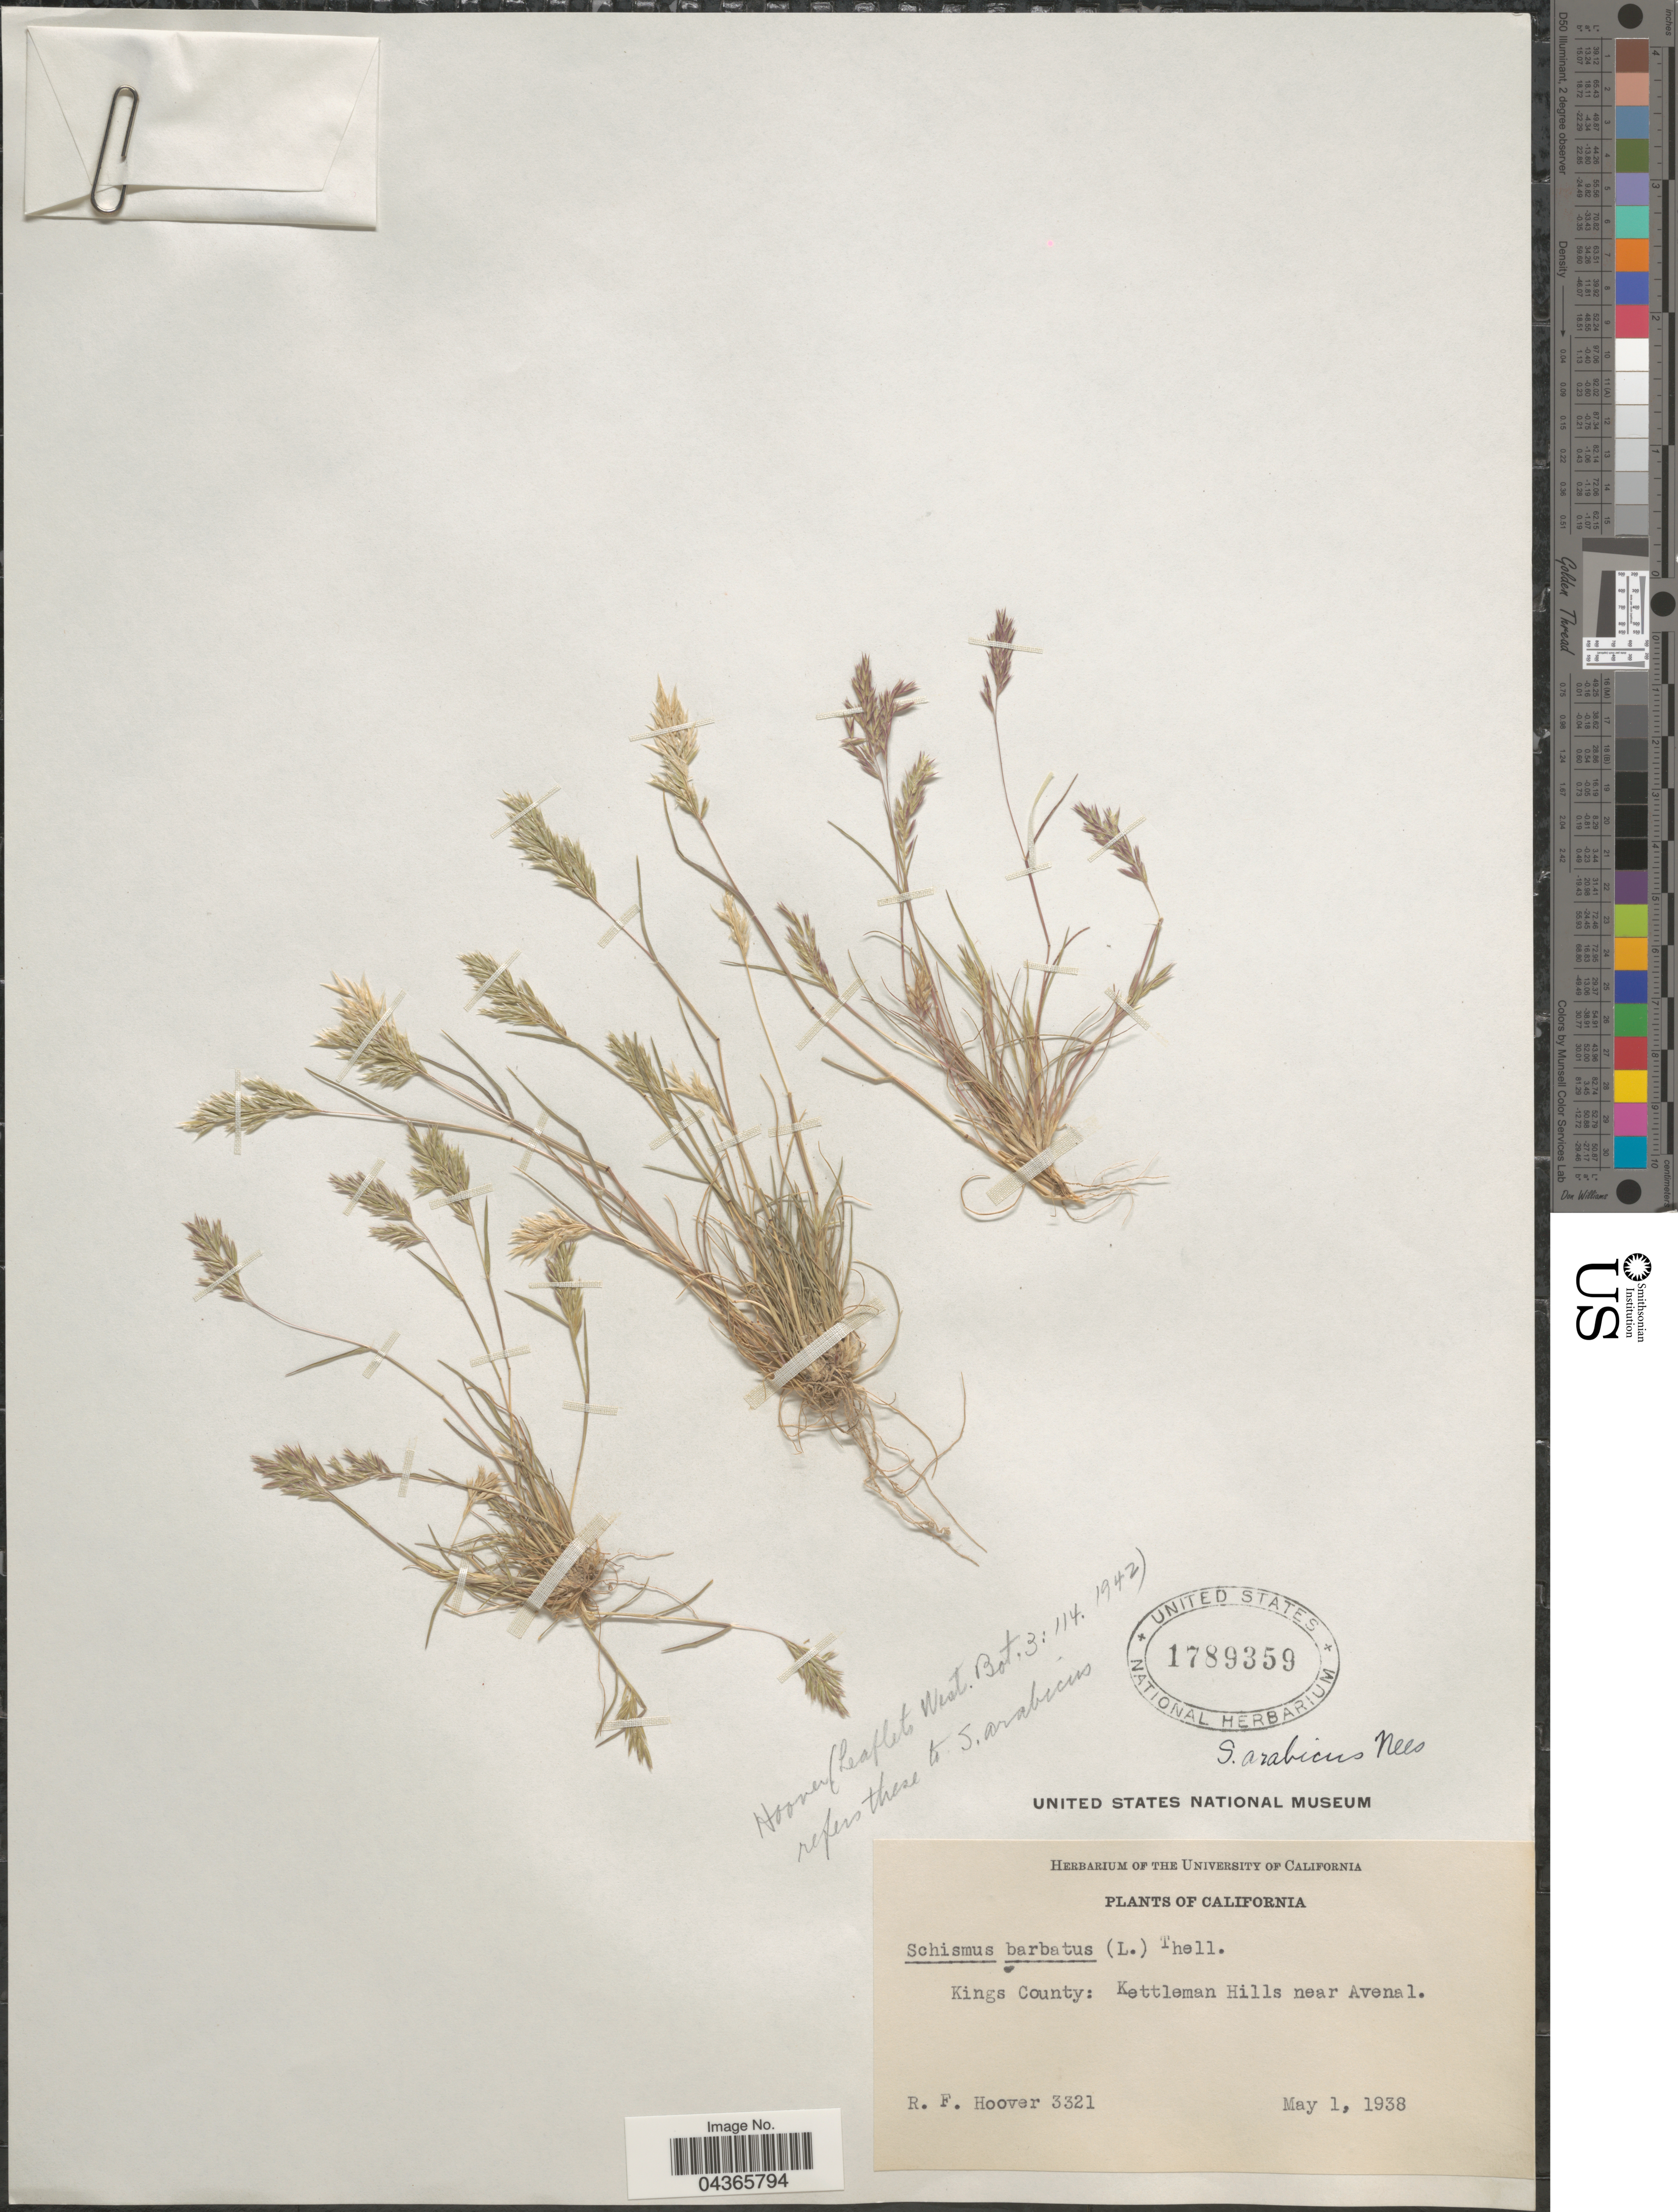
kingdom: Plantae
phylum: Tracheophyta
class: Liliopsida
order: Poales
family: Poaceae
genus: Schismus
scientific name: Schismus arabicus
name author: Nees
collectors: R. F. Hoover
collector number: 3321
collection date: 1938-05-01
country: United States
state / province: California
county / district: Kings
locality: Kings County: Kettleman Hills near Avenal.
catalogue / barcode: US 1789359